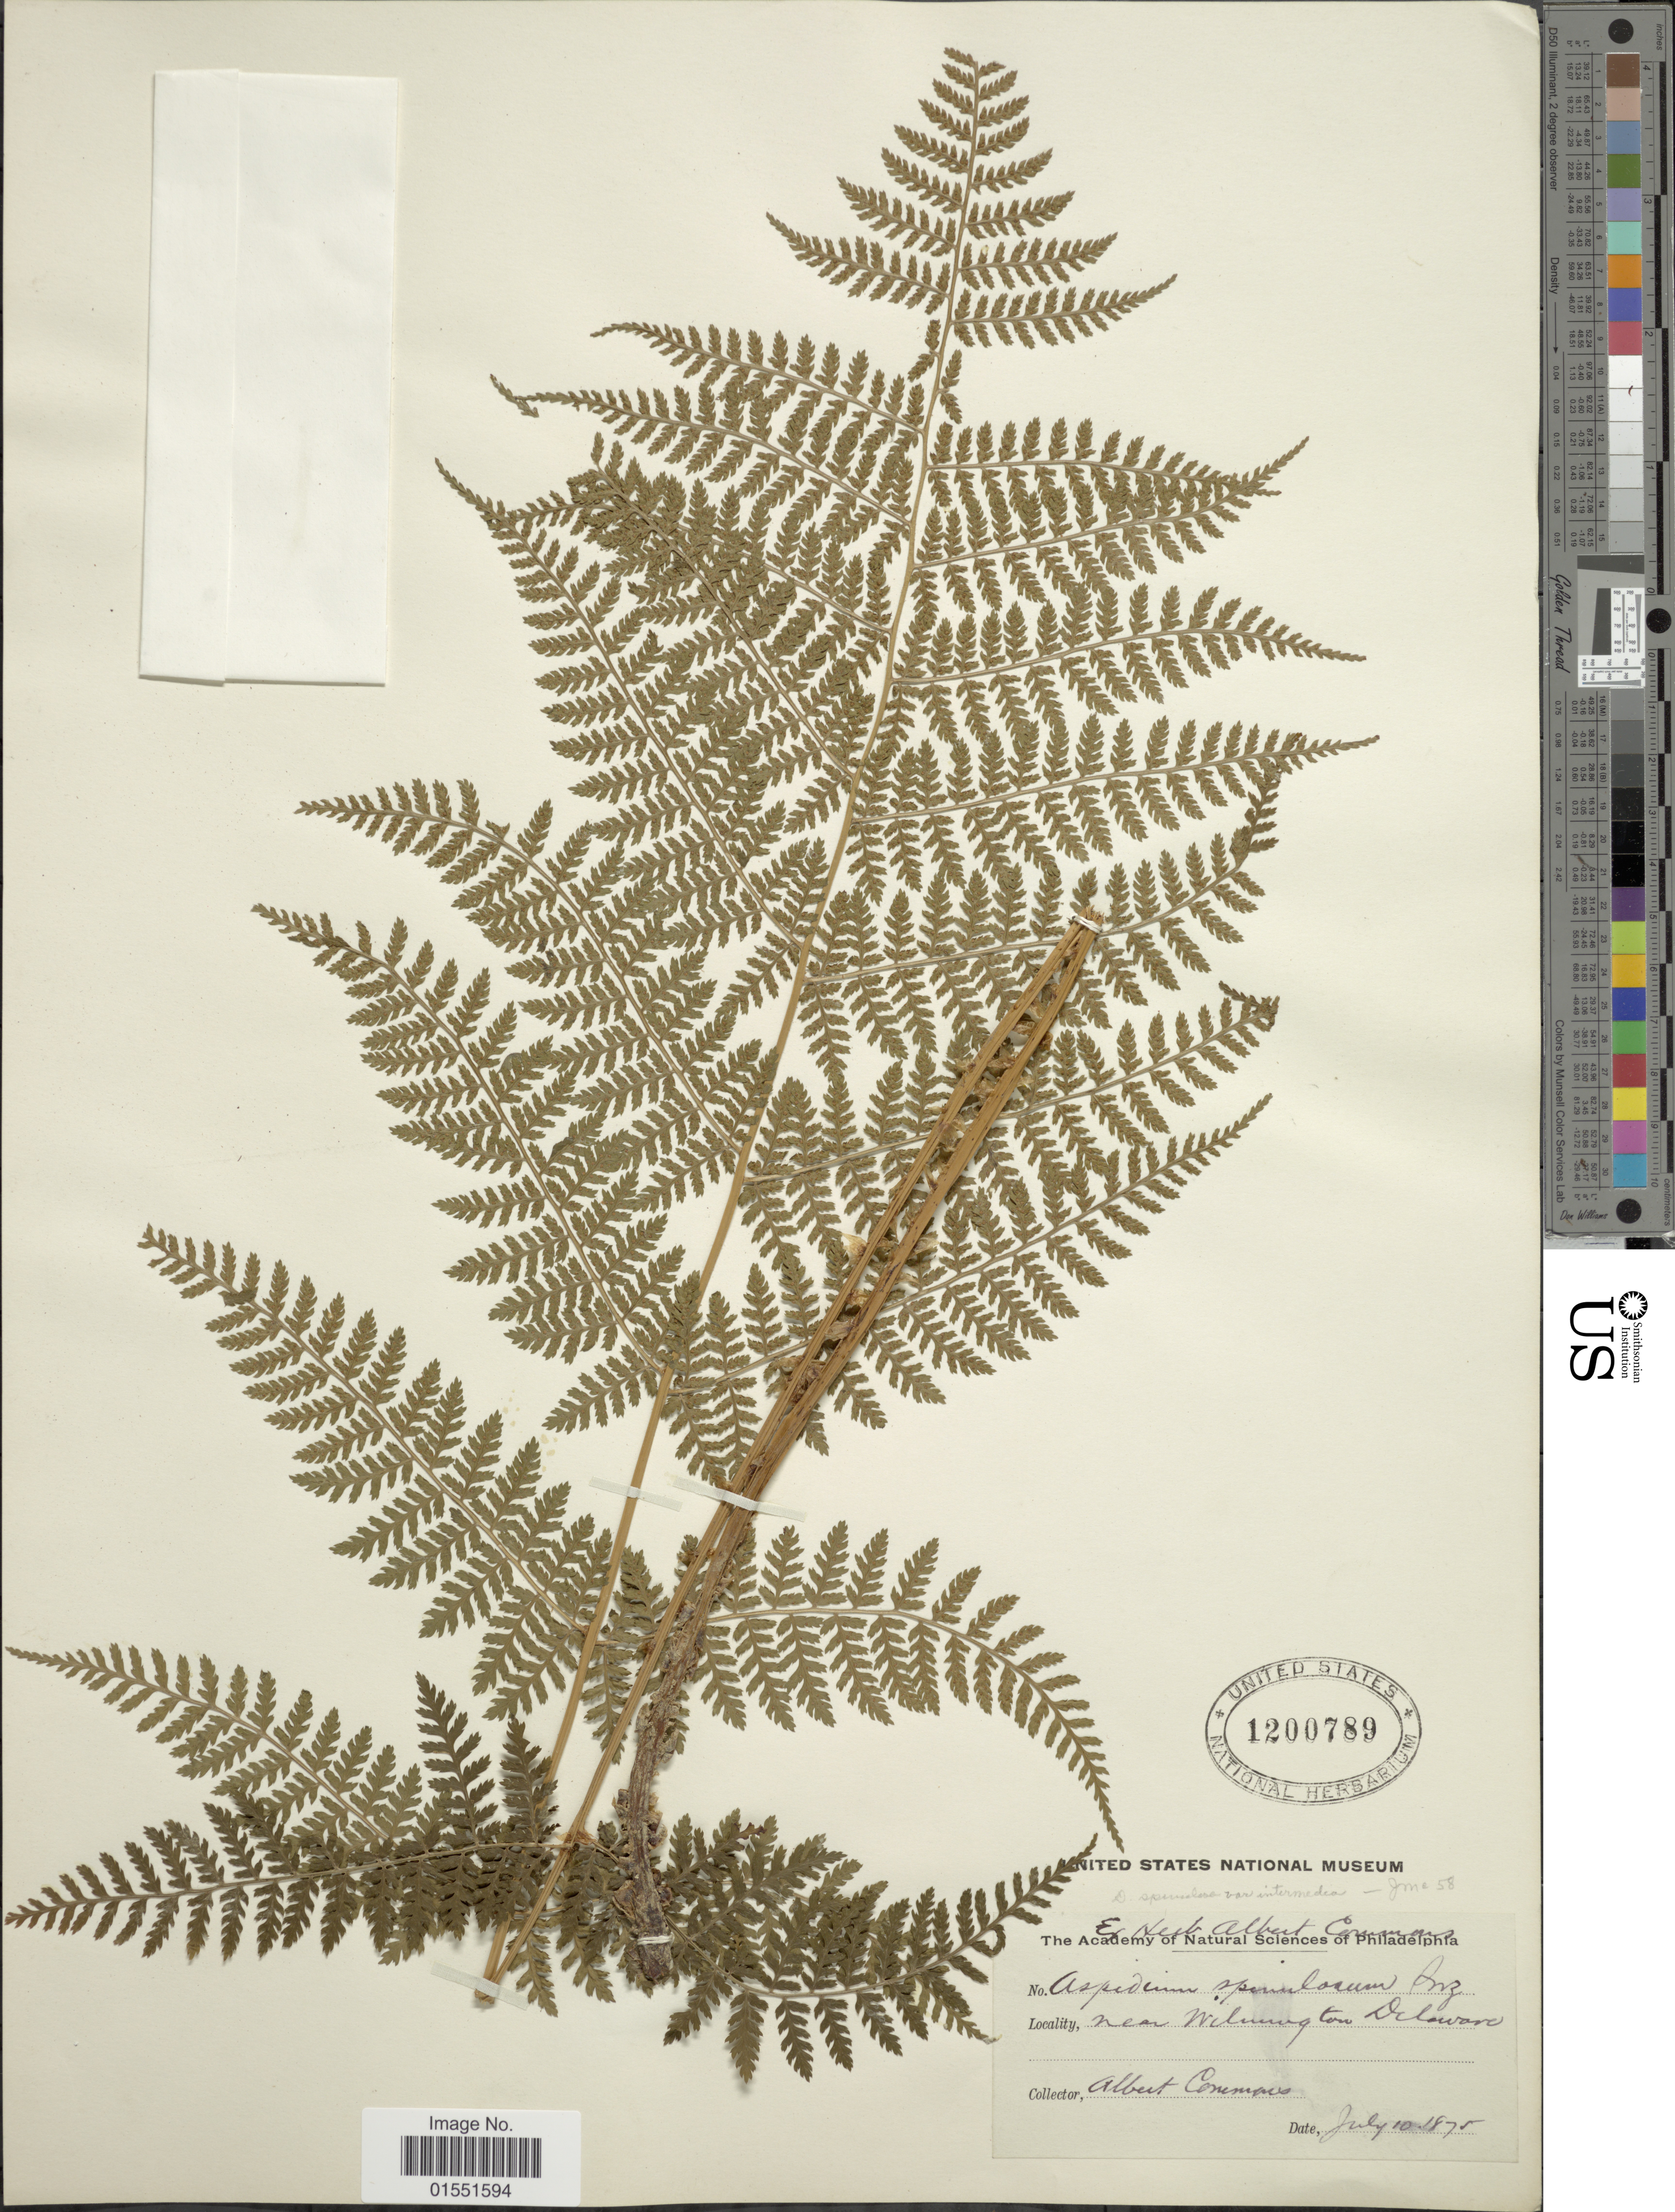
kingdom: Plantae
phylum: Tracheophyta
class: Polypodiopsida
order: Polypodiales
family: Dryopteridaceae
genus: Dryopteris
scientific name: Dryopteris intermedia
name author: (Muhl.) A. Gray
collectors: A. Commons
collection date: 1875-07-10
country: United States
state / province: Delaware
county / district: New Castle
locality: Near Wilmington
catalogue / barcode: US 1200789